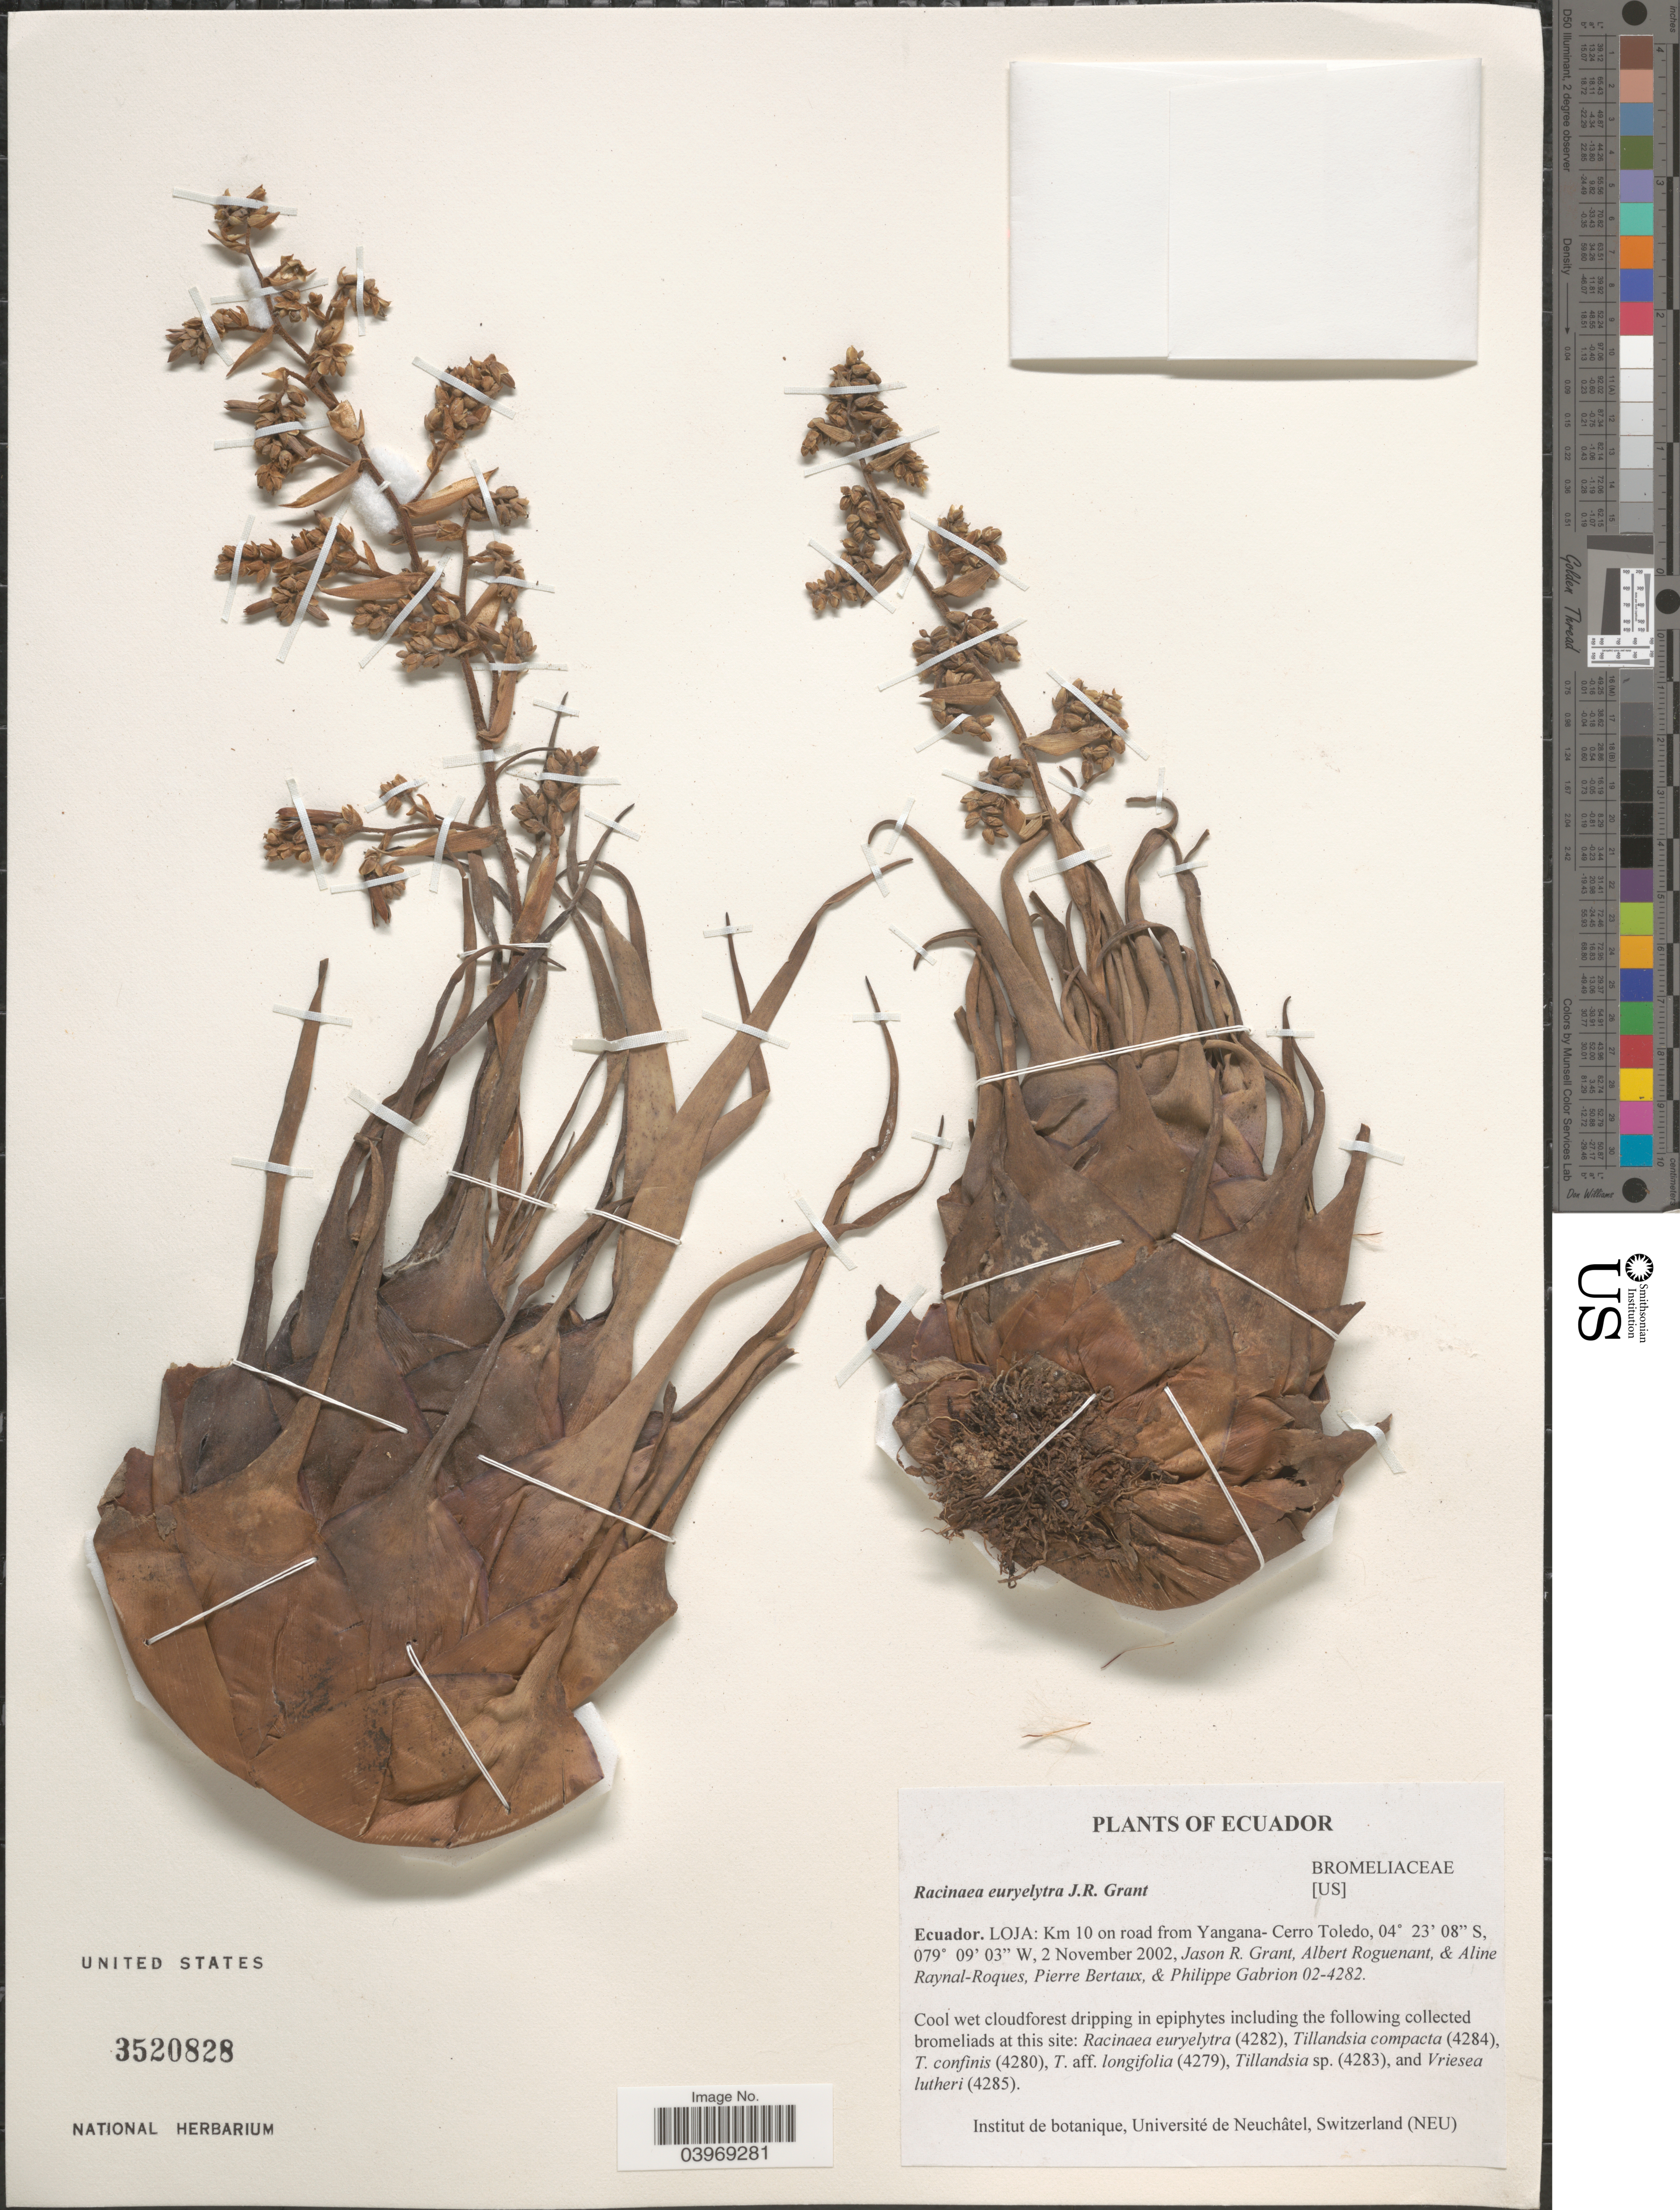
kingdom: Plantae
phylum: Tracheophyta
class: Liliopsida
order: Poales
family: Bromeliaceae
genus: Racinaea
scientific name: Racinaea euryelytra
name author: J.R. Grant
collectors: J. R. Grant, A. Roguenant, A. M. Raynal, P. Bertaux & P. Gabrion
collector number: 02-4282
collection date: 2002-11-02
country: Ecuador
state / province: Loja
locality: Km 10 on road from Yangana-Cerro Toledo.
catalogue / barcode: US 3520828